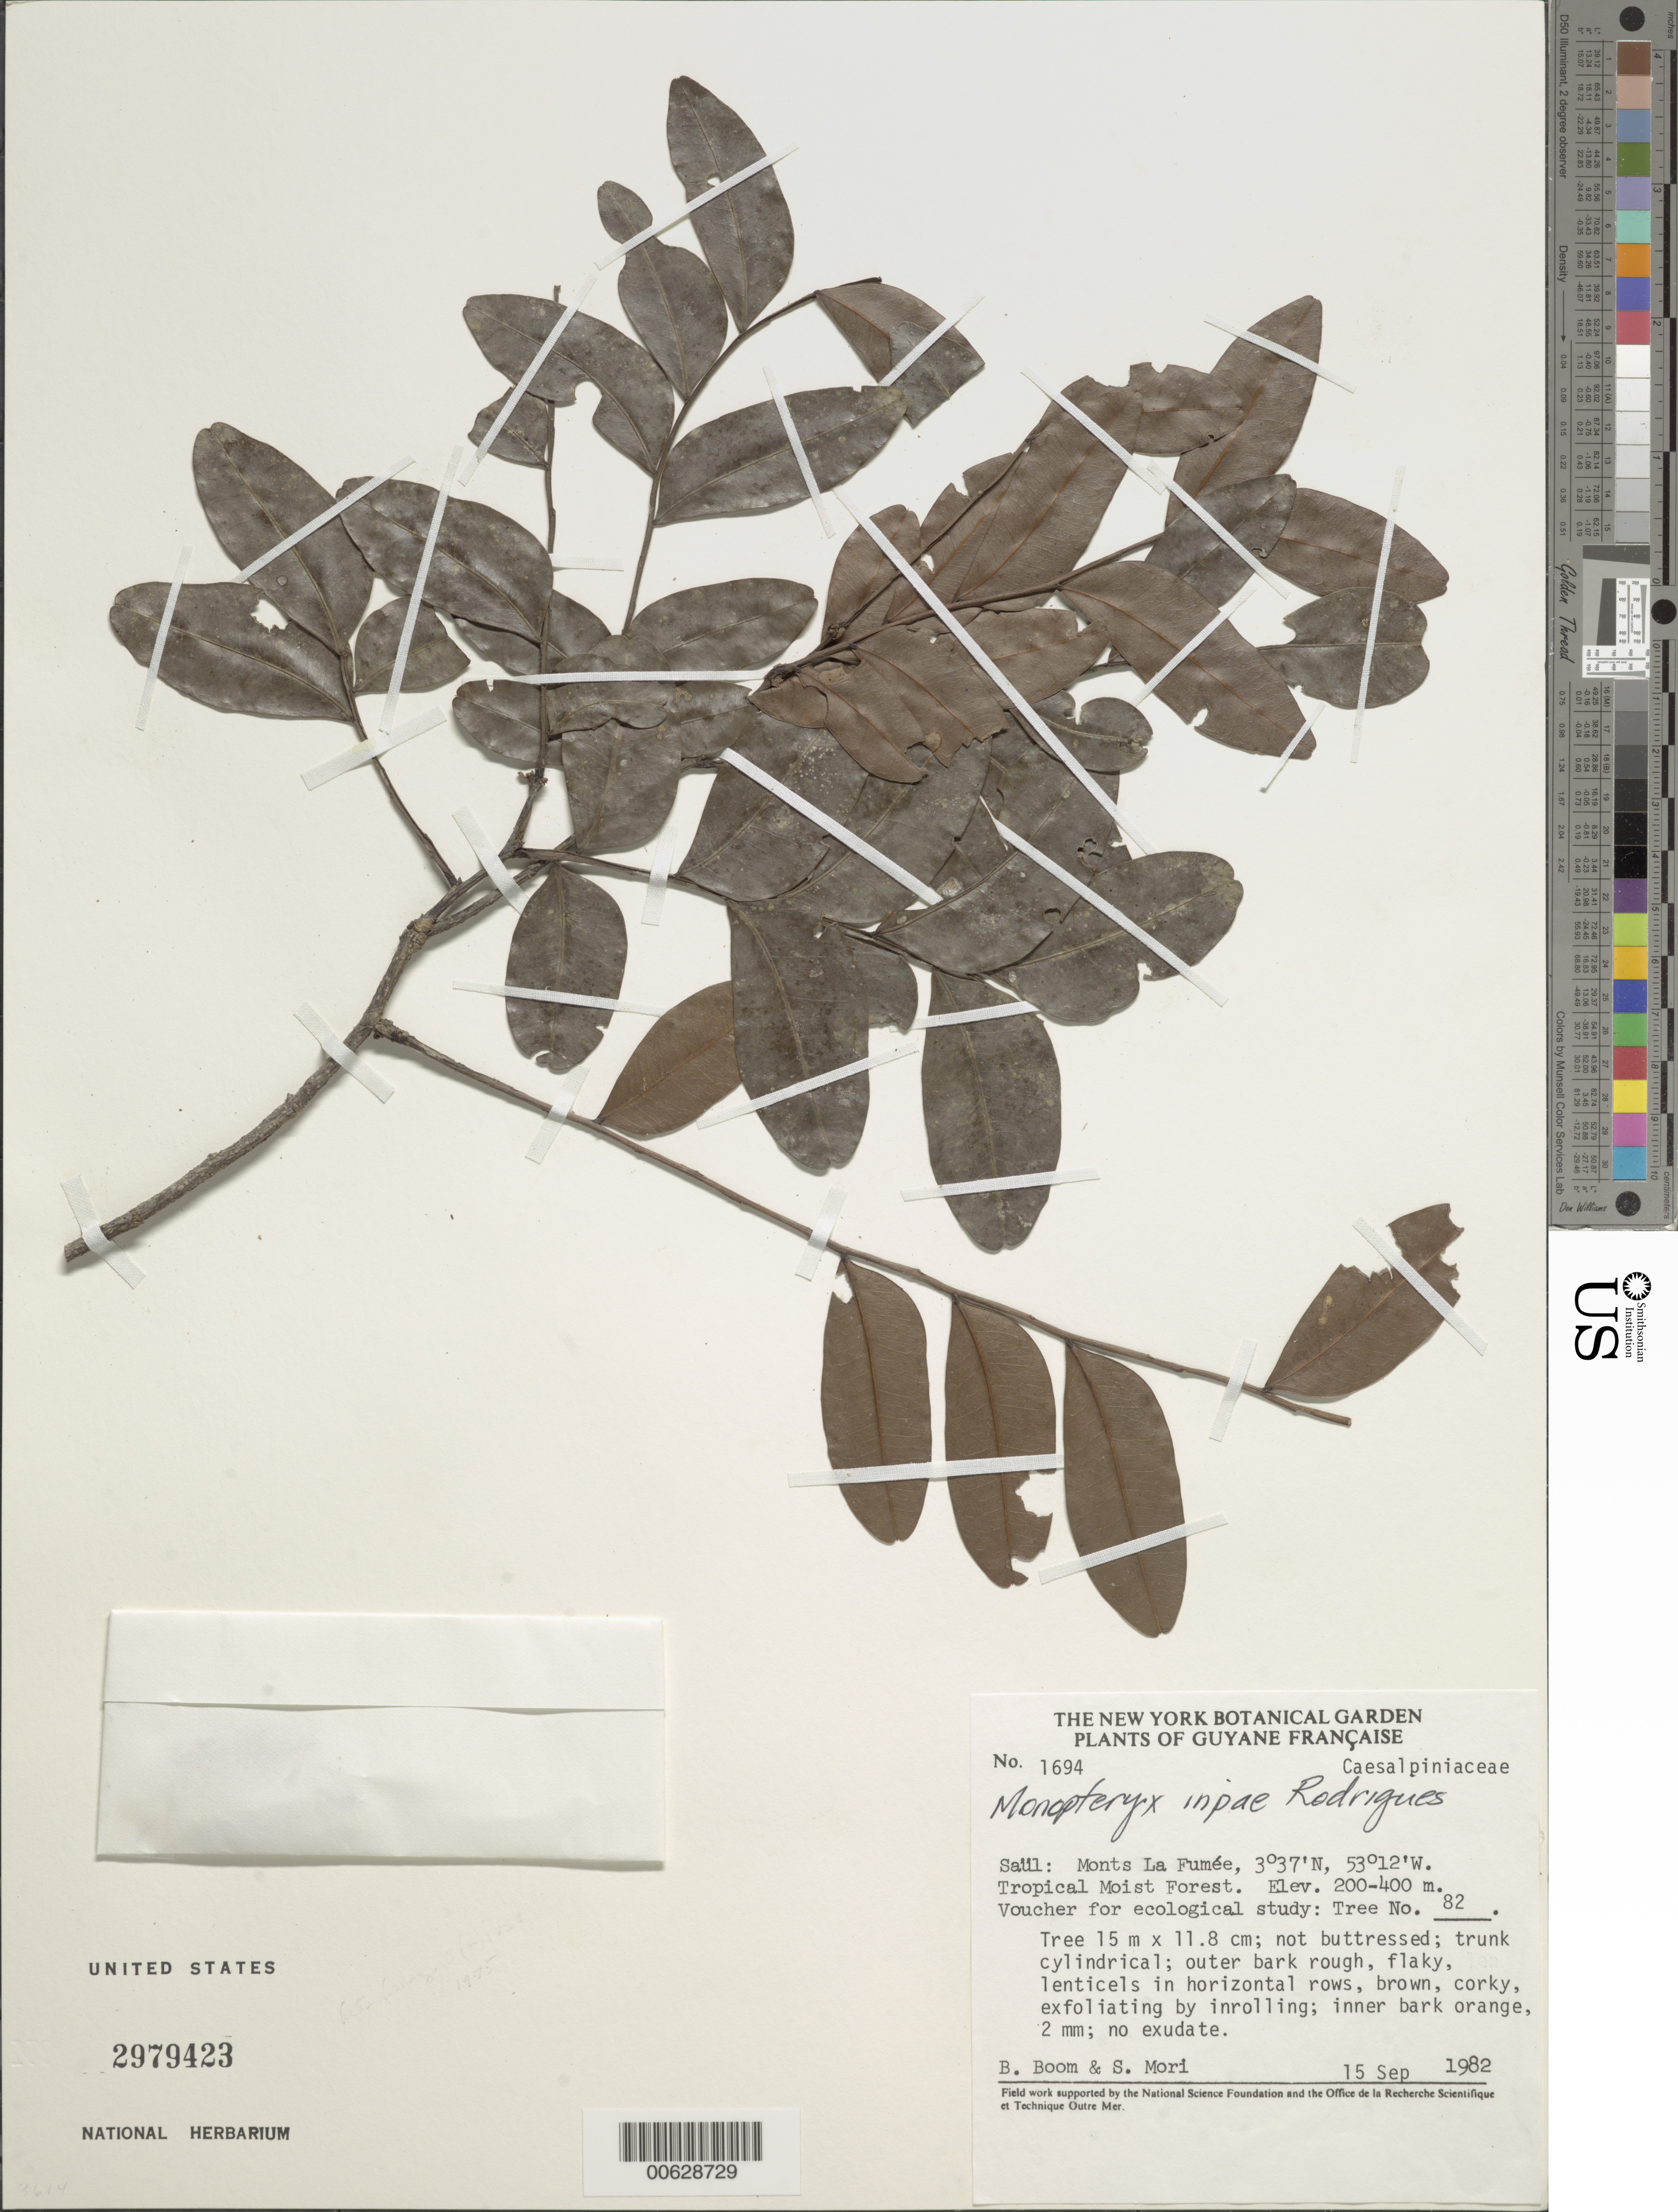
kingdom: Plantae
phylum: Tracheophyta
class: Magnoliopsida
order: Fabales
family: Fabaceae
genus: Monopteryx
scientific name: Monopteryx inpae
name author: W.A. Rodrigues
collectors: B. M. Boom & S. Mori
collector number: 1694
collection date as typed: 15-Sep-82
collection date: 1982-09-15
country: French Guiana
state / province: Saint-Laurent-du-Maroni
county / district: Saül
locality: Saül, Monts La Fumée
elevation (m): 200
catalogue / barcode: US 2979423